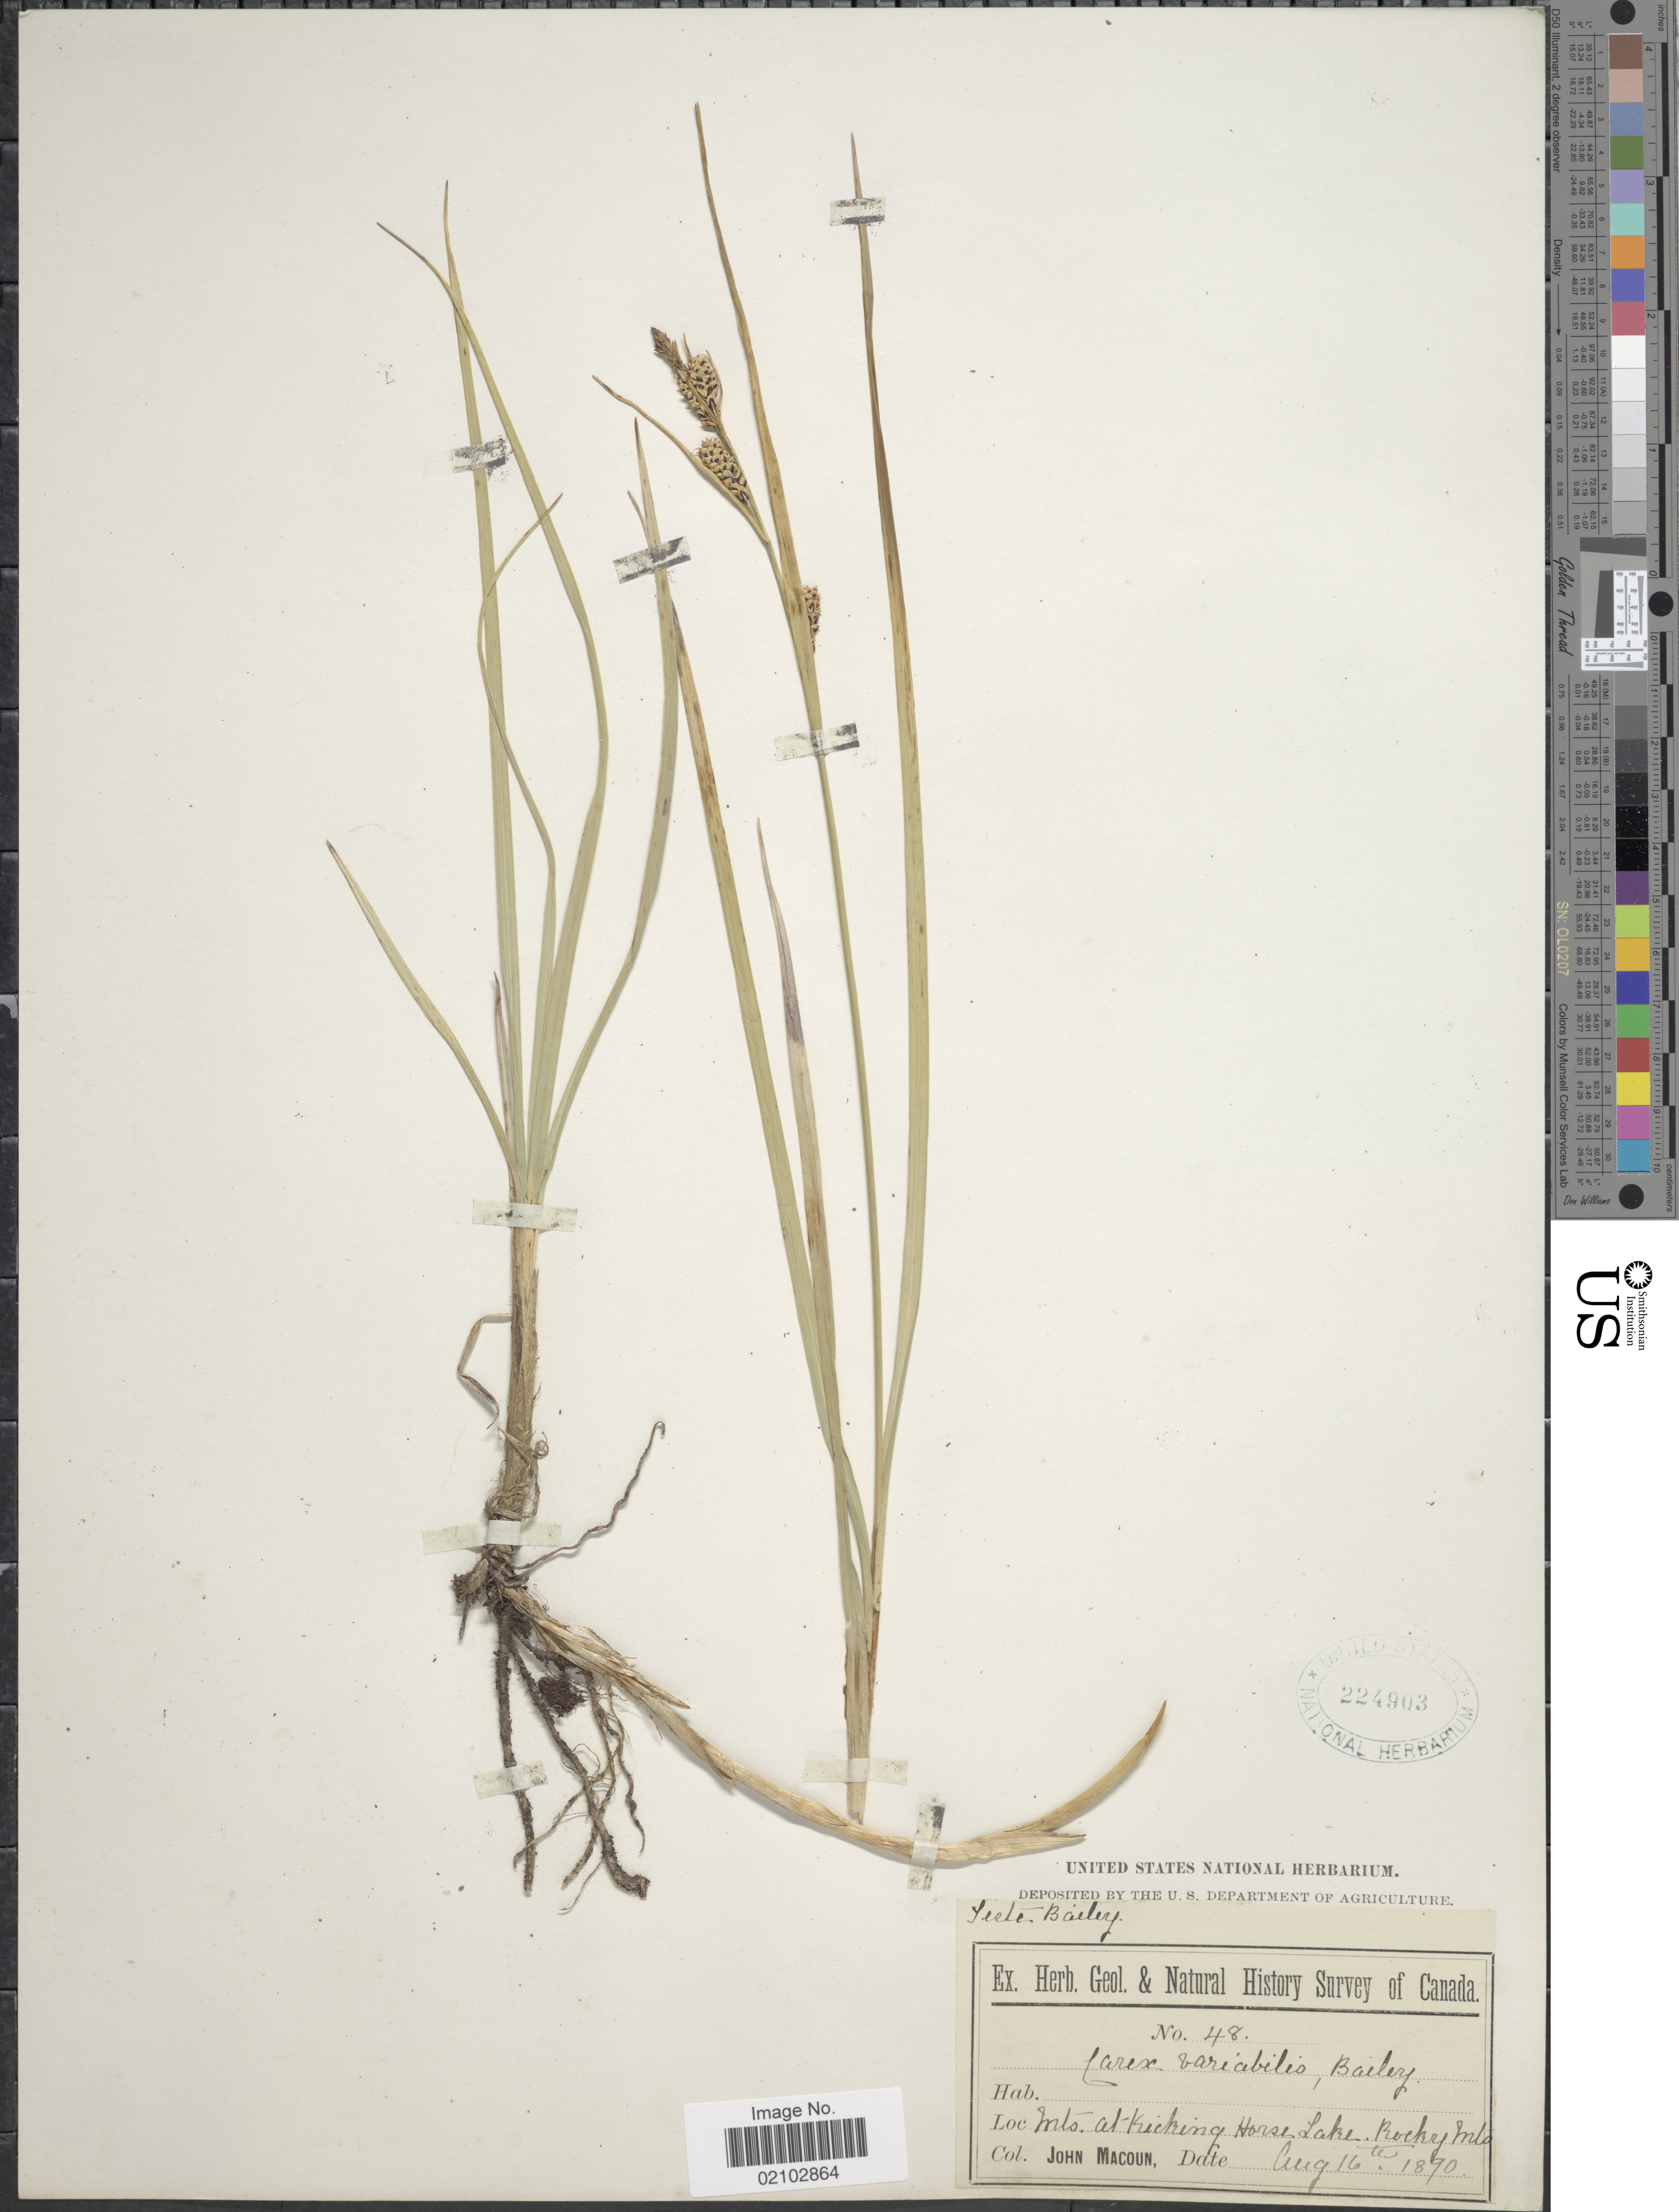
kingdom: Plantae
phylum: Tracheophyta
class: Liliopsida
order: Poales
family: Cyperaceae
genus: Carex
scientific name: Carex aquatilis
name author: Wahlenb.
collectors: J. Macoun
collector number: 48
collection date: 1890-08-16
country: Canada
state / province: British Columbia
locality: Mts. at Kicking Horse Lake, Rocky Mts.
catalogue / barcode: US 224903